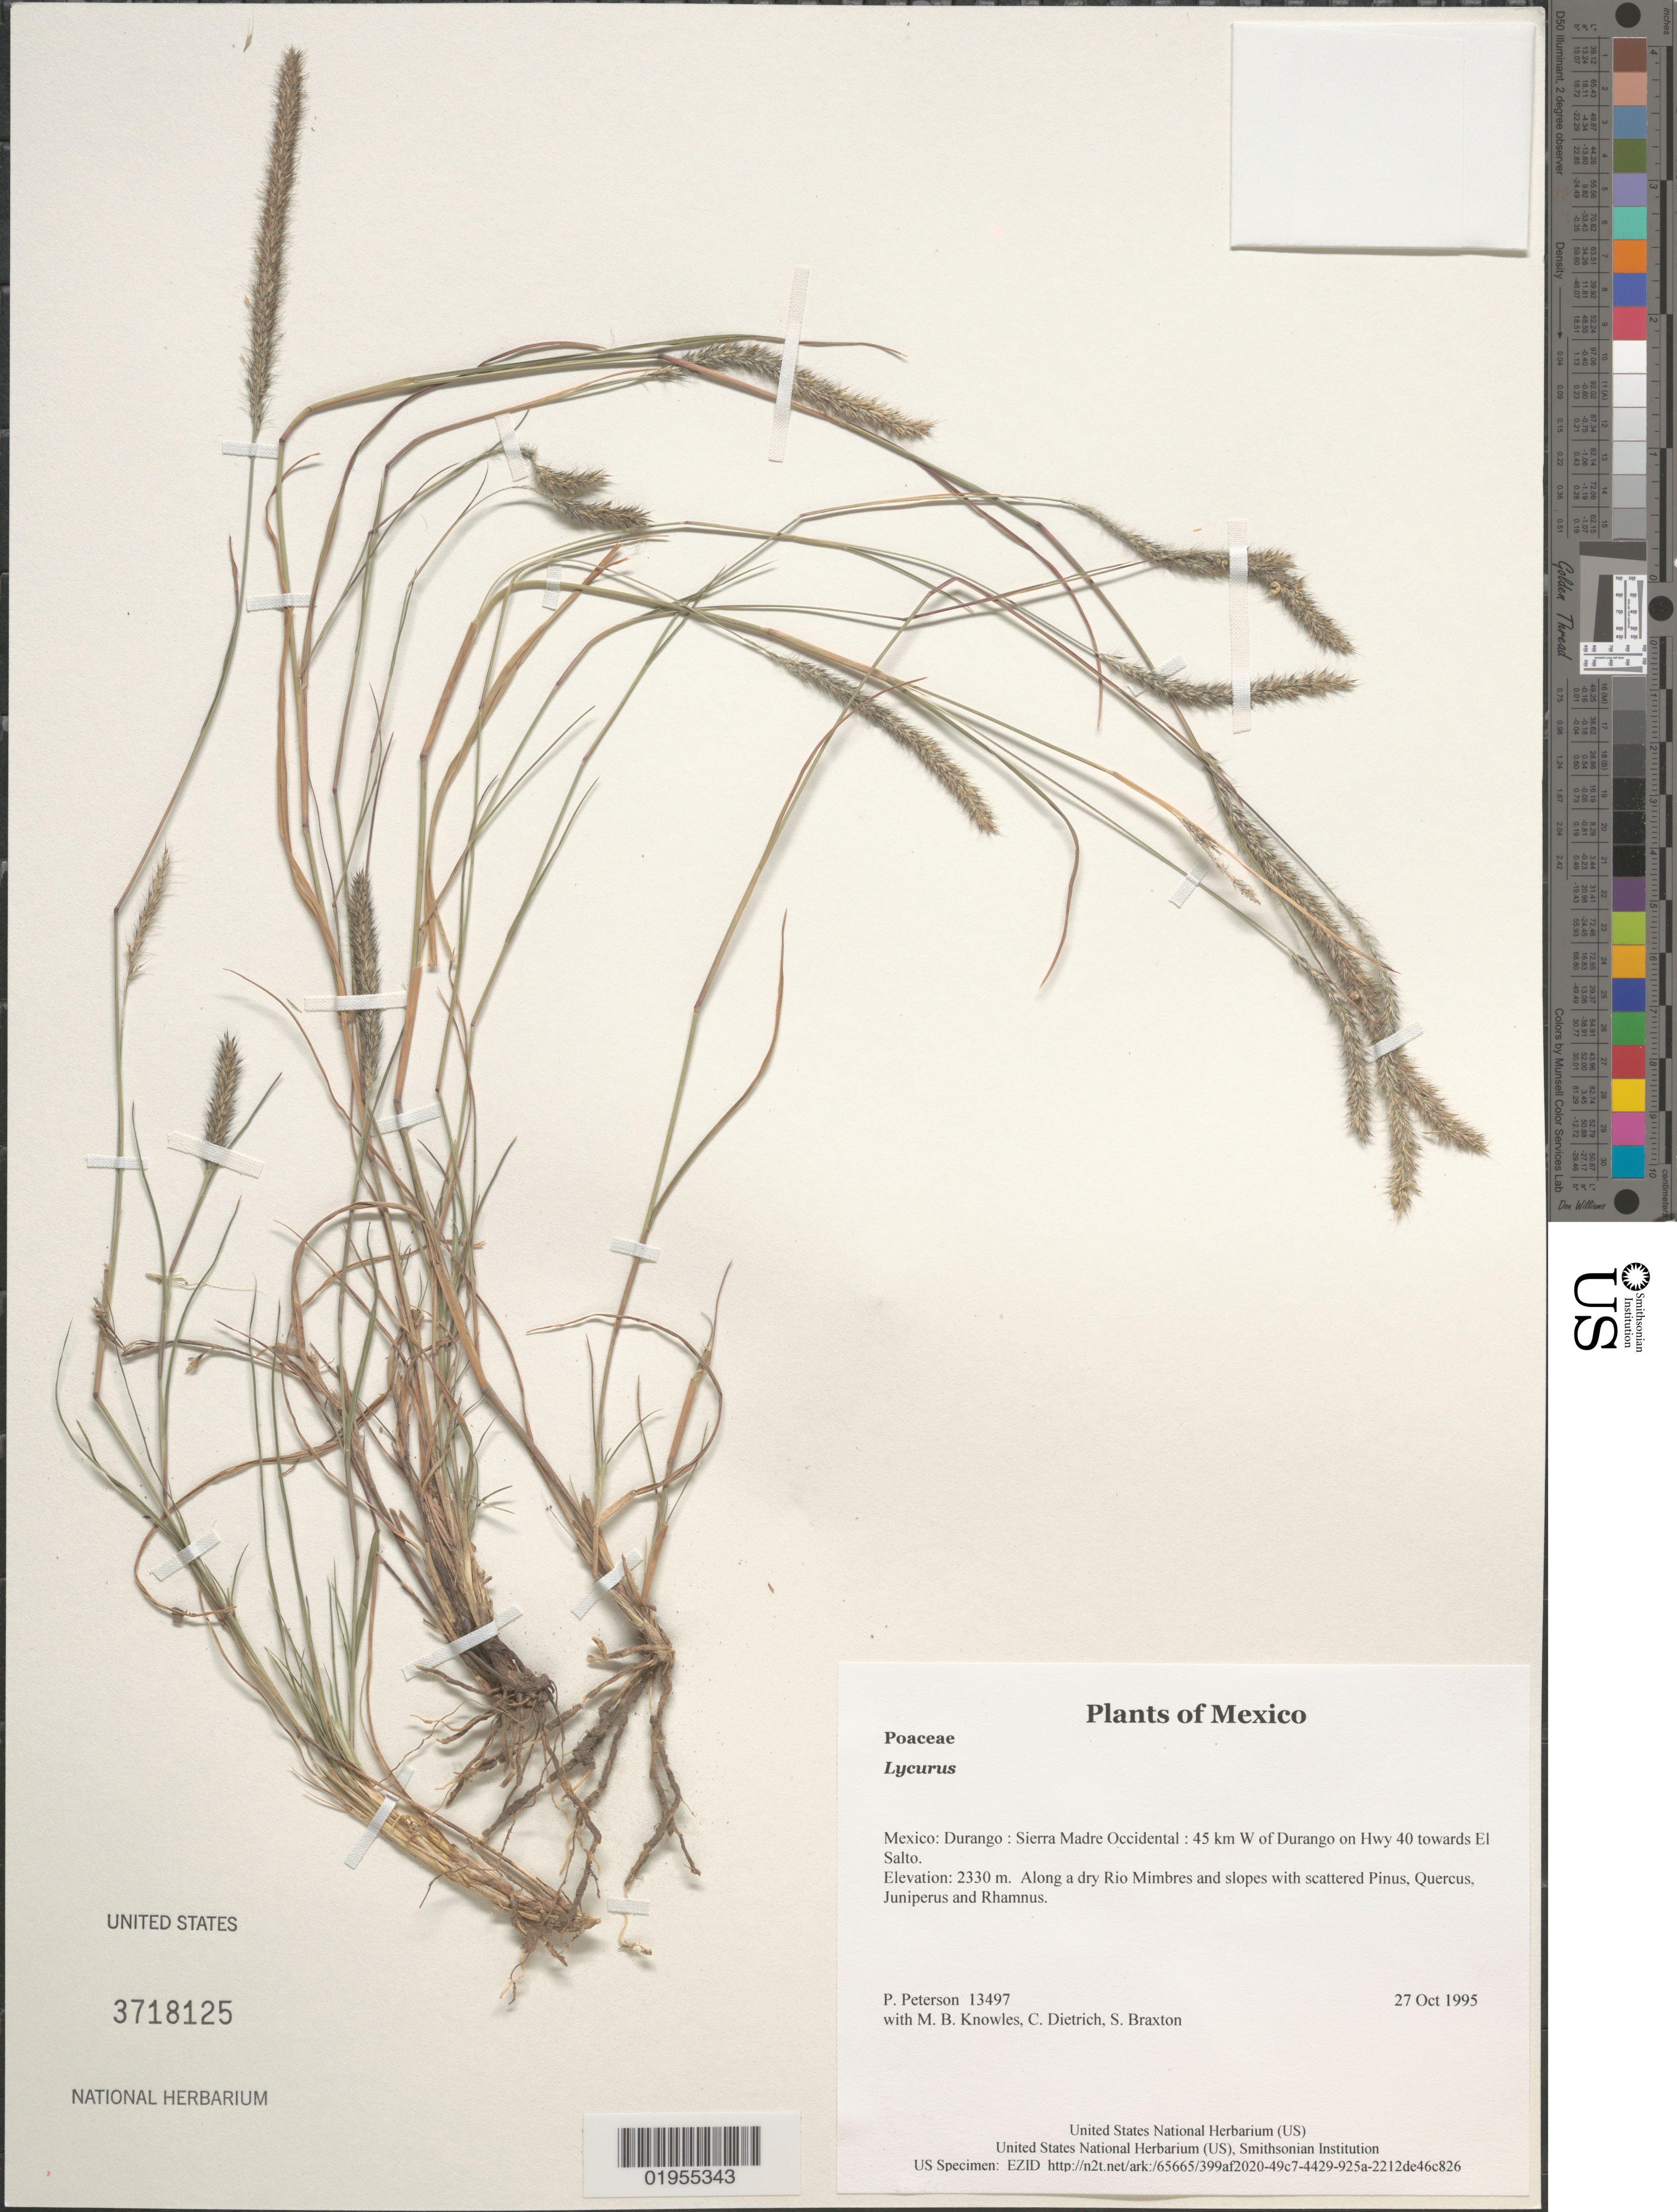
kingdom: Plantae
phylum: Tracheophyta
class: Liliopsida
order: Poales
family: Poaceae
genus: Lycurus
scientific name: Lycurus sp.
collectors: P. M. Peterson, M. B. Knowles, C. Dietrich & S. Braxton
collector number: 13497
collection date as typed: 27 Oct 1995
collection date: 1995-10-27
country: Mexico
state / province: Durango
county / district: Sierra Madre Occidental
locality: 45 km W of Durango on Hwy 40 towards El Salto.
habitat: Along a dry Rio Mimbres and slopes with scattered Pinus, Quercus, Juniperus and Rhamnus.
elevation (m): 2330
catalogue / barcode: US 3718125